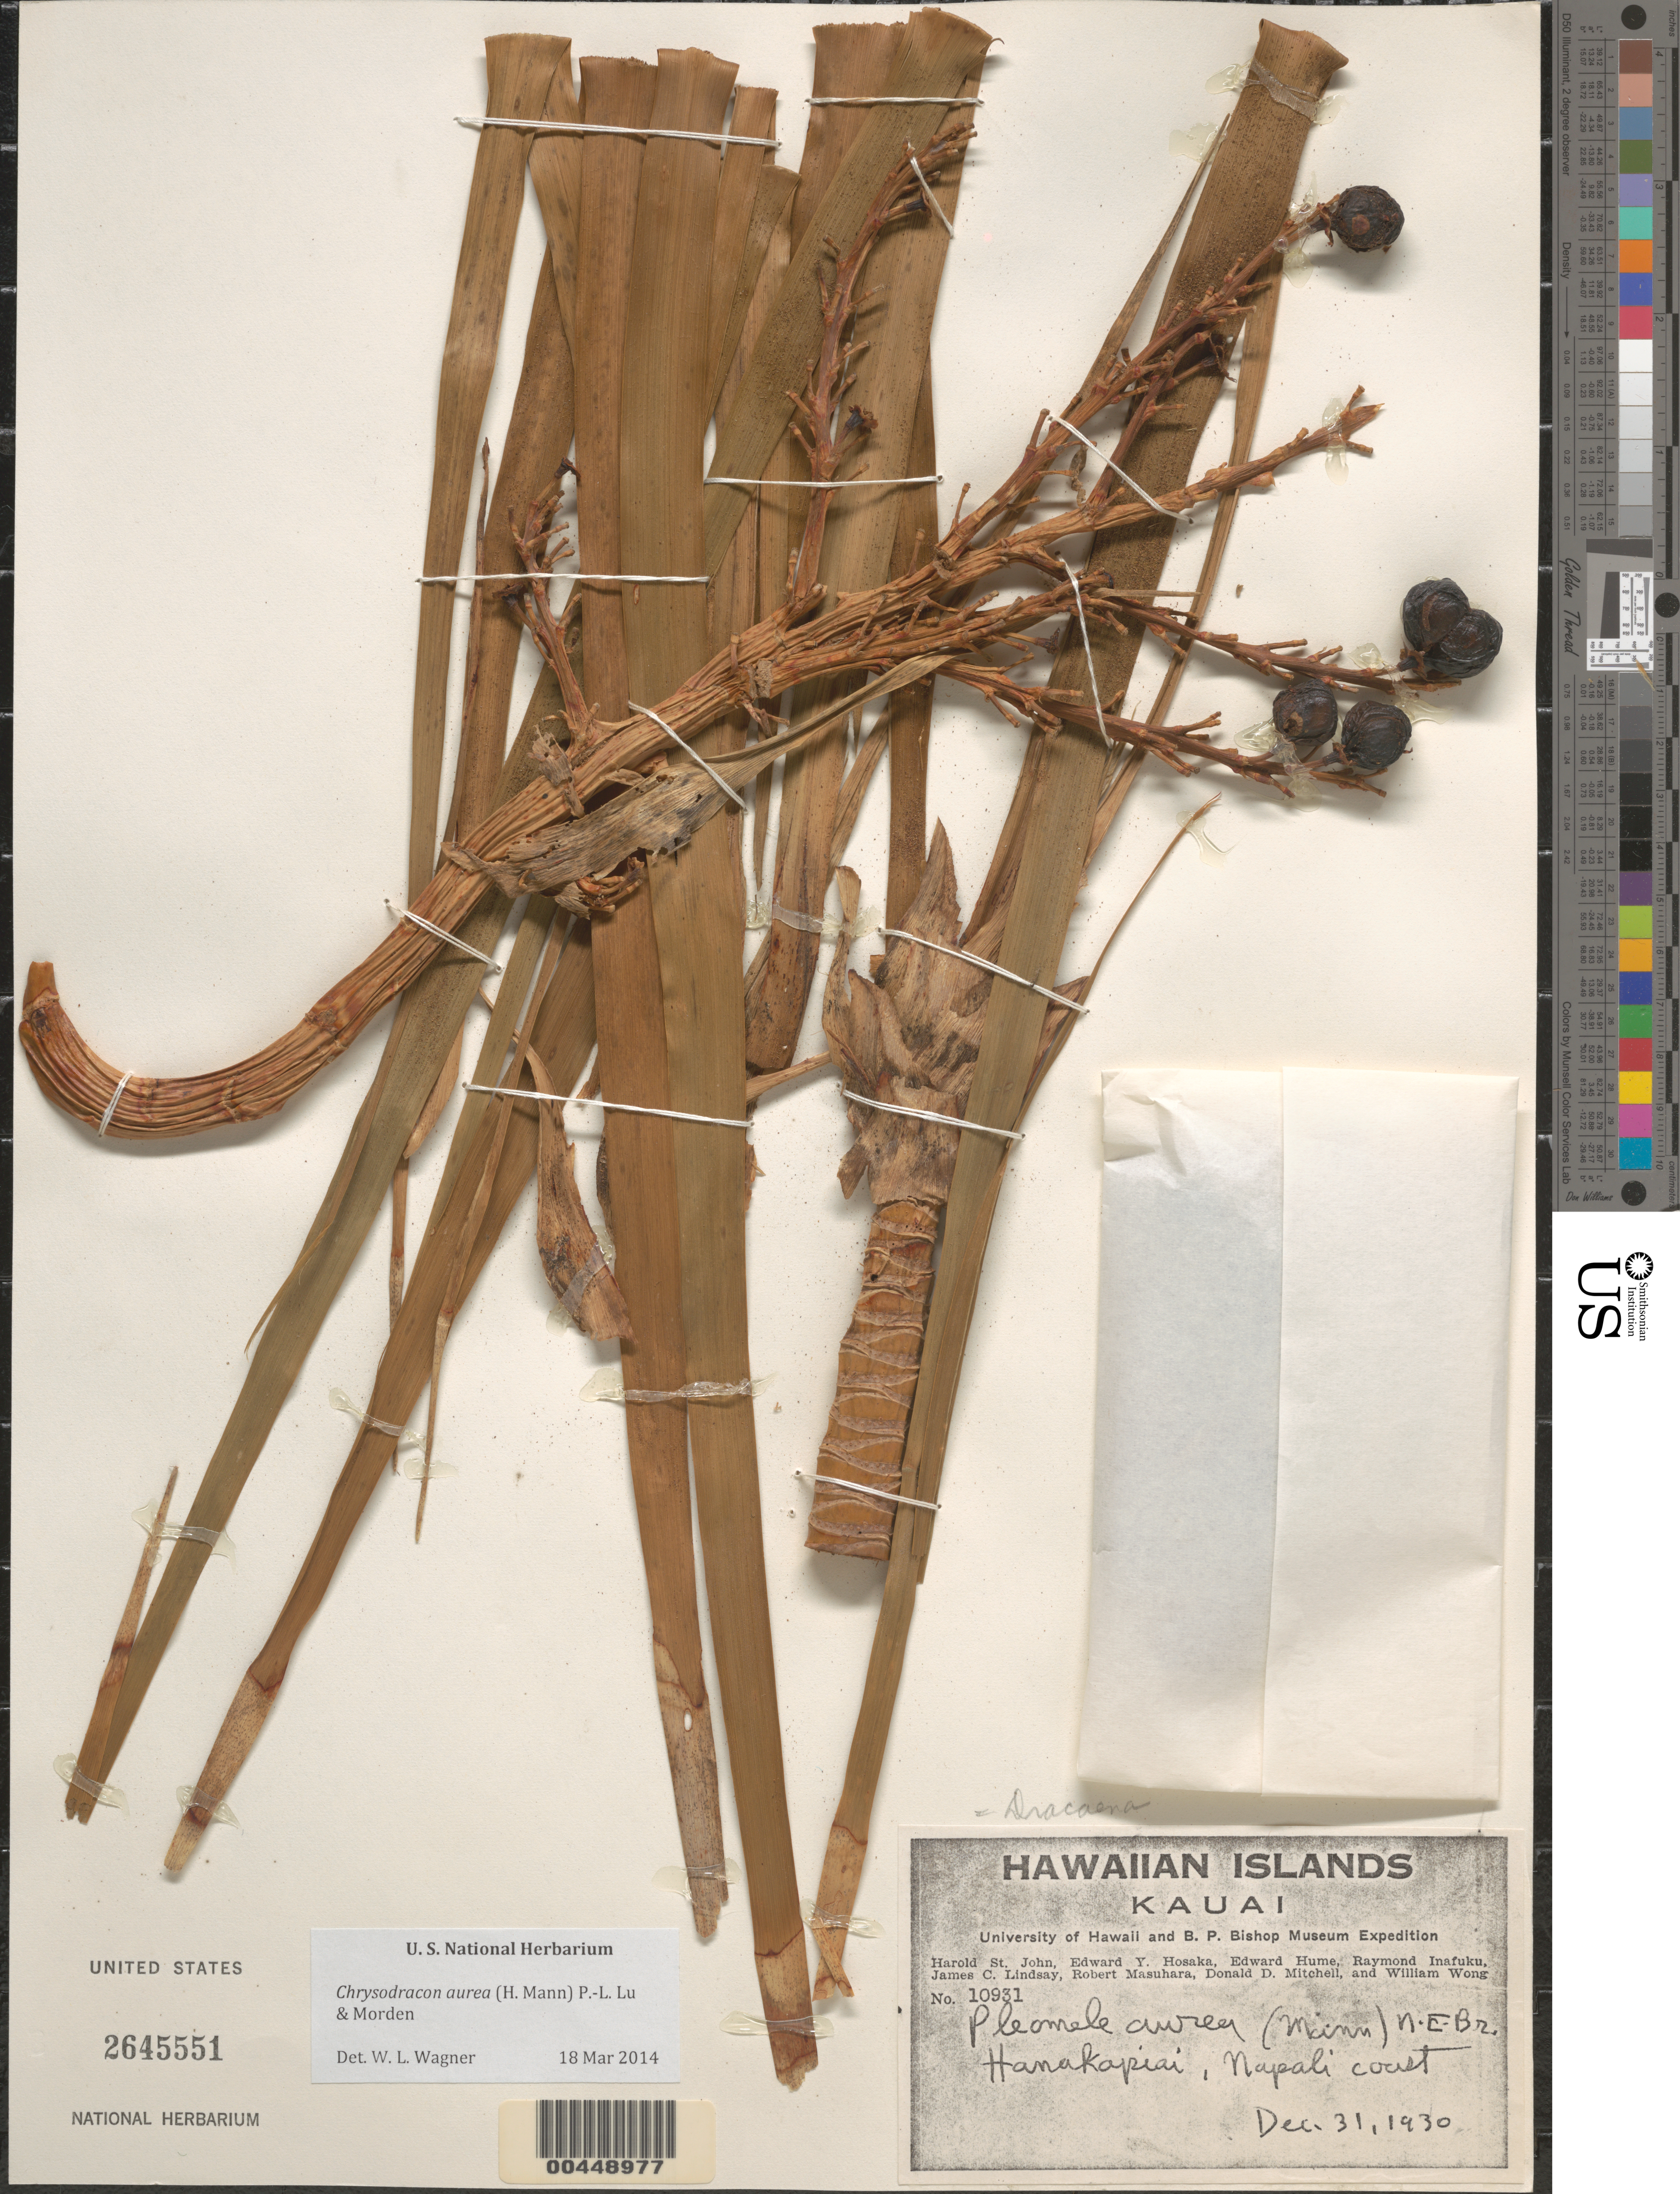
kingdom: Plantae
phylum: Tracheophyta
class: Liliopsida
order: Asparagales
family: Asparagaceae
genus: Dracaena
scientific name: Dracaena aurea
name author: H. Mann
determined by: Wagner, W. L., (BOT), Smithsonian Institution - National Museum of Natural History (UNITED STATES)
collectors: H. St. John, E. Y. Hosaka, E. Hume & R. Inafuku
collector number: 10931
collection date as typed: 31 Dec 1930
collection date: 1930-12-31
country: United States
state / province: Hawaii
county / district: Kauai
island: Kaua'i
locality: Hanakapiai, Na Pali Coast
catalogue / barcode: US 2645551